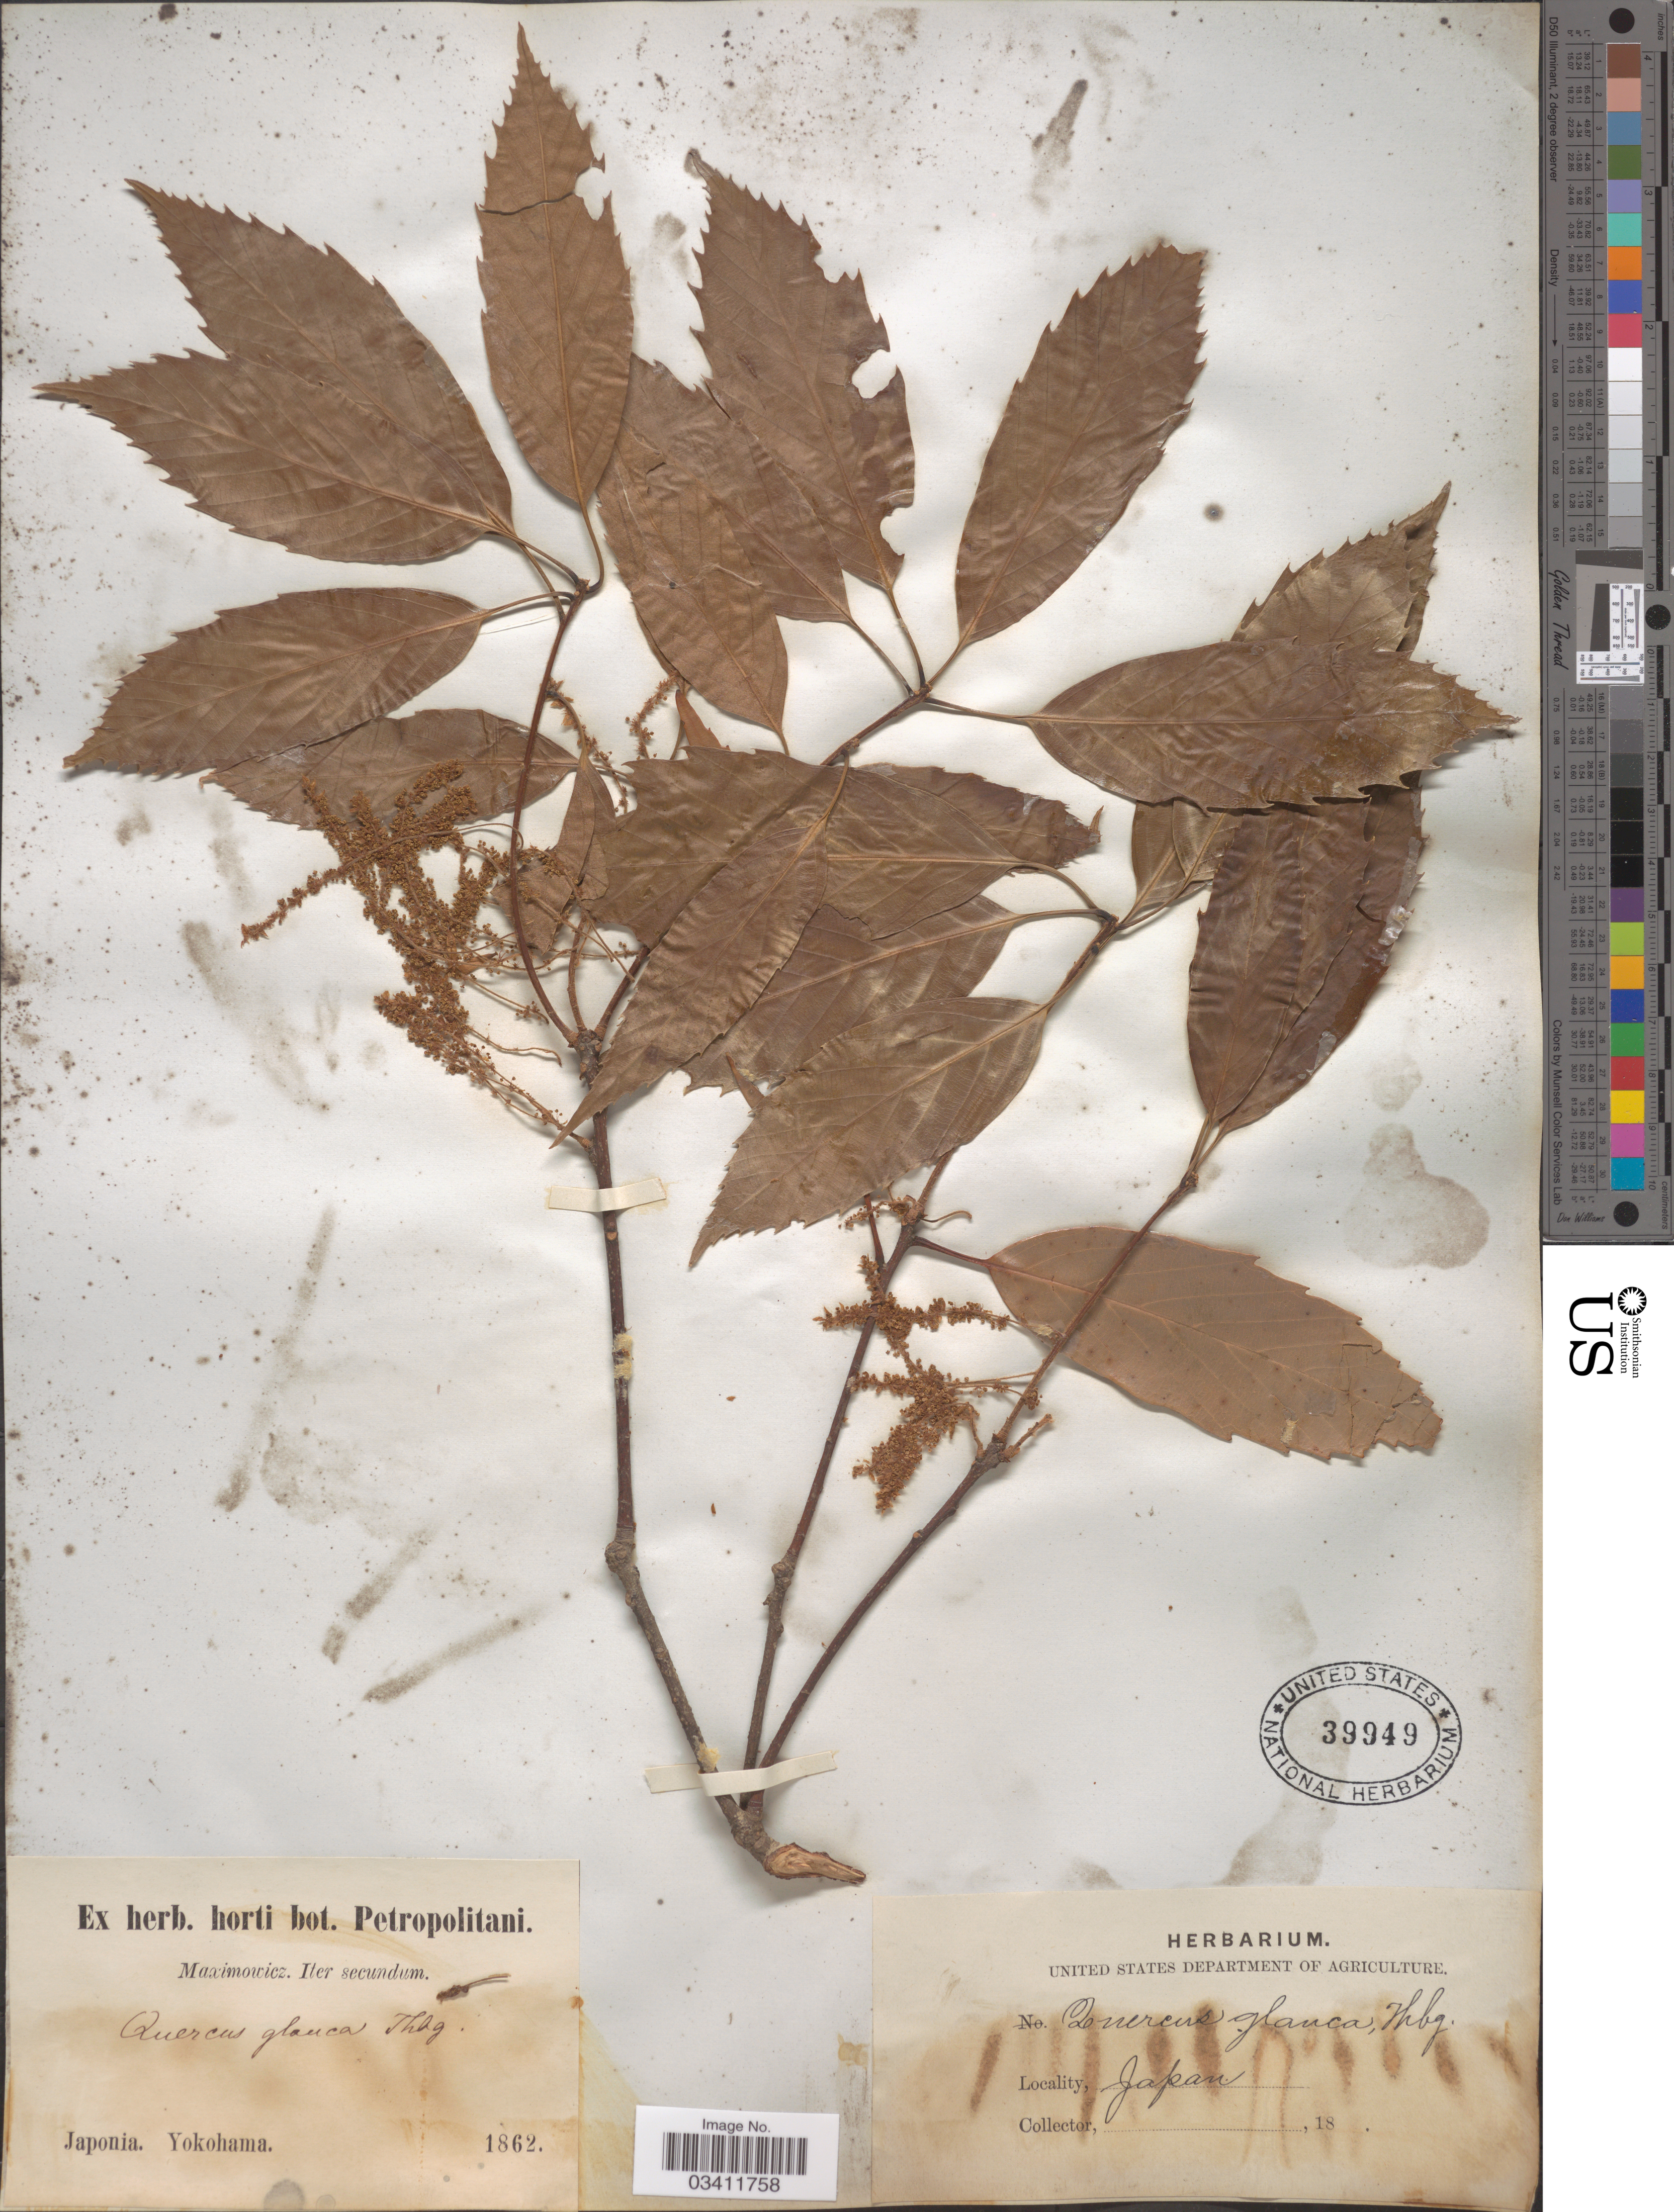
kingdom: Plantae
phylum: Tracheophyta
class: Magnoliopsida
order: Fagales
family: Fagaceae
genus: Quercus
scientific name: Quercus glauca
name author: Thunb.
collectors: Maximowicz, --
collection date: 1862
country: Japan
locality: Yokohama.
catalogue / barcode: US 39949